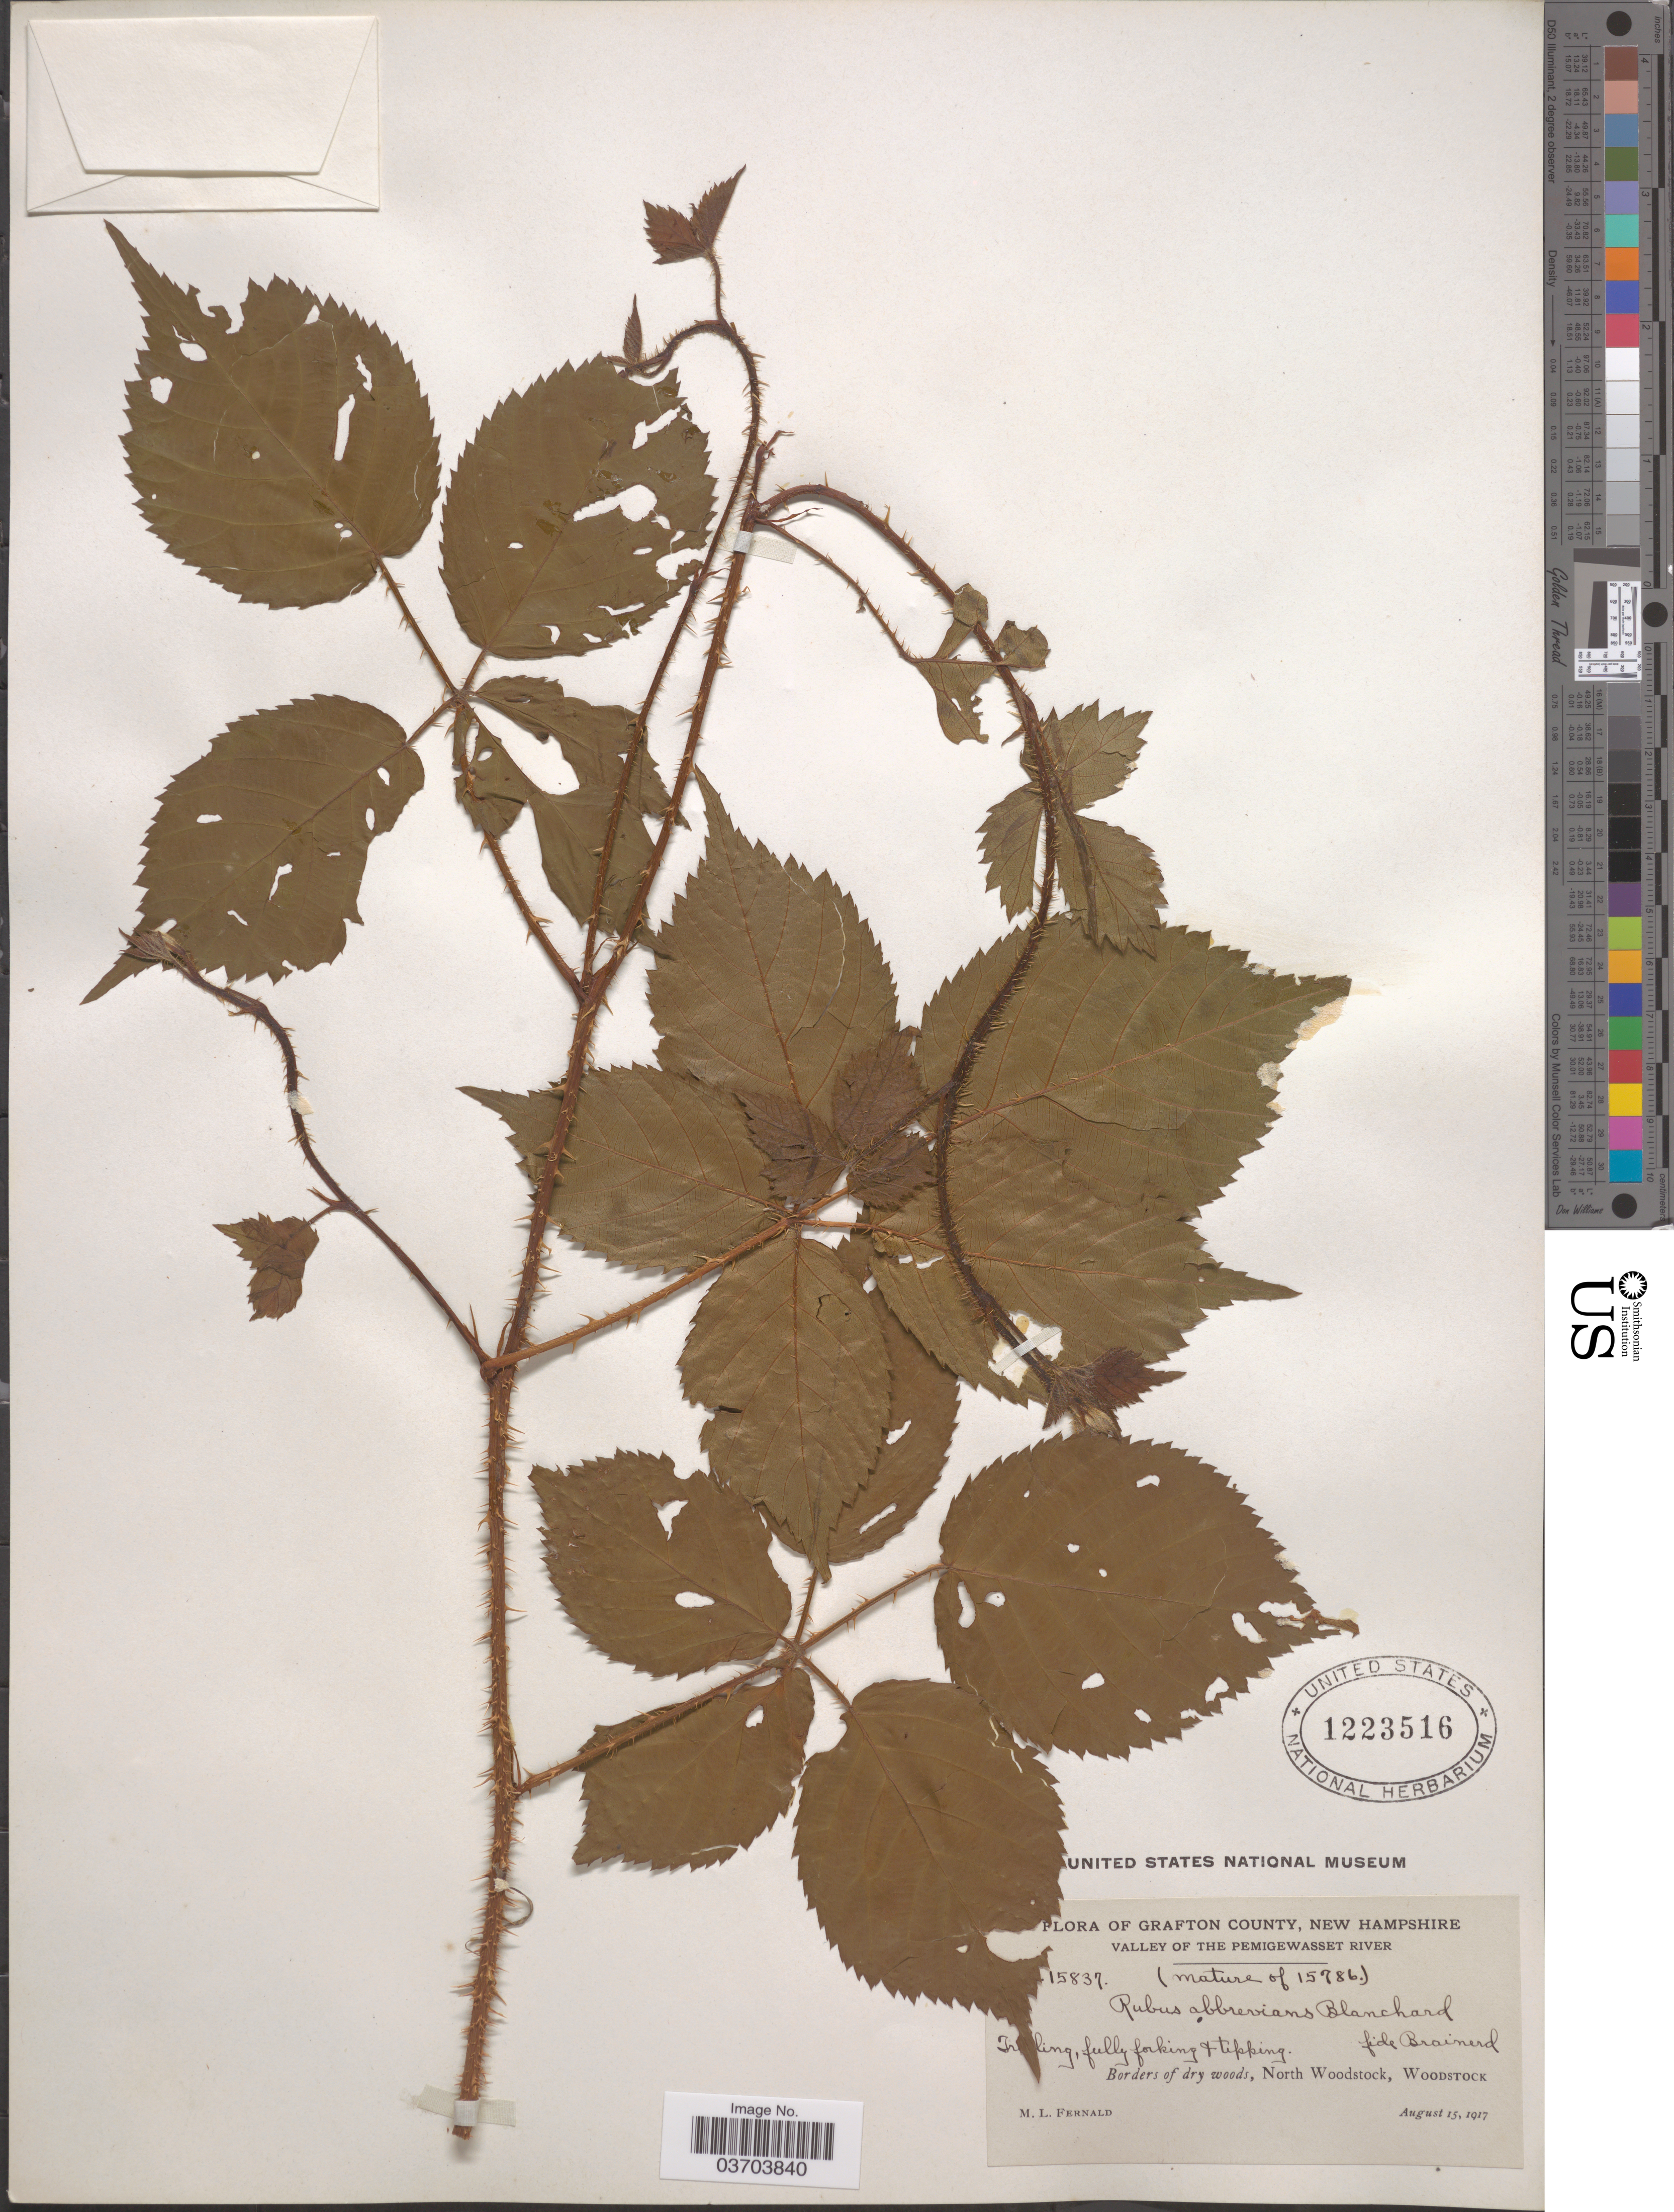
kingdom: Plantae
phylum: Tracheophyta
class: Magnoliopsida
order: Rosales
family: Rosaceae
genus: Rubus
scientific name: Rubus abbrevians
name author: Blanch.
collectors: M. L. Fernald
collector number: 15837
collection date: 1917-08-15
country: United States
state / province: New Hampshire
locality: Grafton County. Valley of the Pemigewasset River. Borders of dry woods, North Woodstock, Woodstock.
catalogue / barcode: US 1223516